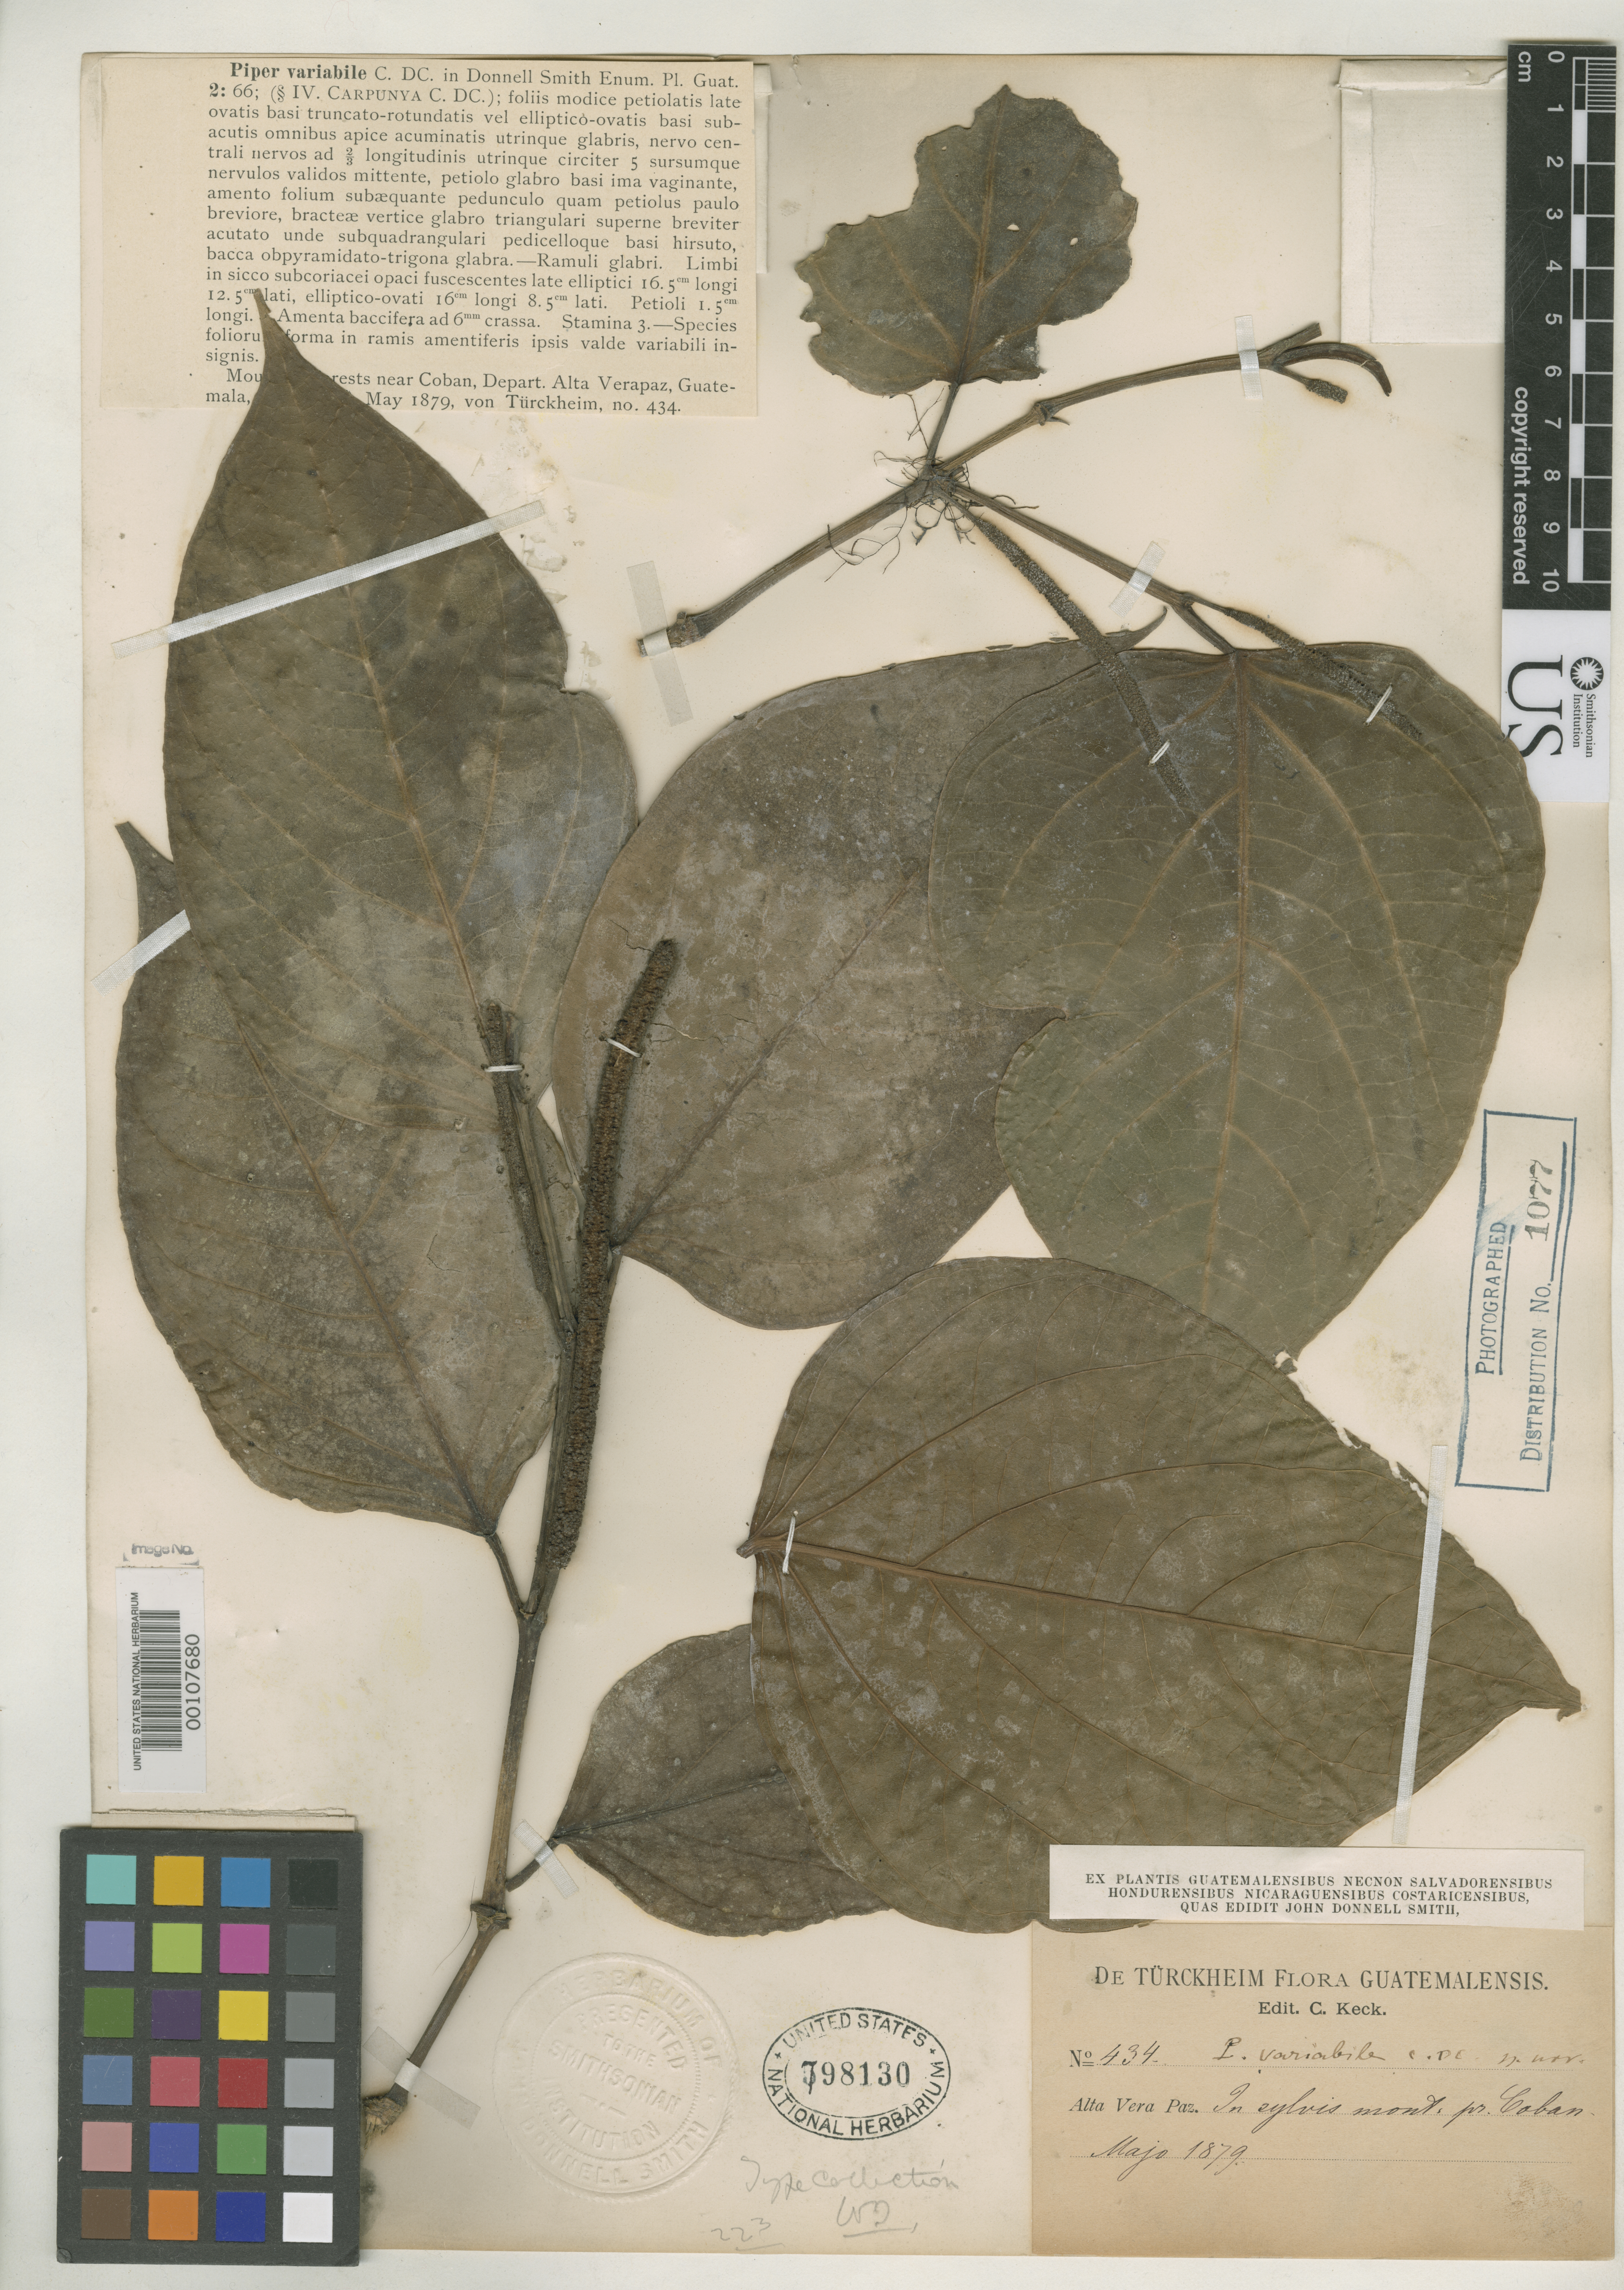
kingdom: Plantae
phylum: Tracheophyta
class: Magnoliopsida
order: Piperales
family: Piperaceae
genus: Piper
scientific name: Piper variabile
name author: C. DC.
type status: Type Collection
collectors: H. von Türckheim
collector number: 434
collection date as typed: May 1879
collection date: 1879-05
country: Guatemala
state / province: Alta Verapaz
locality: Near Cobán.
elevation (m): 1311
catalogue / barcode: US 798130